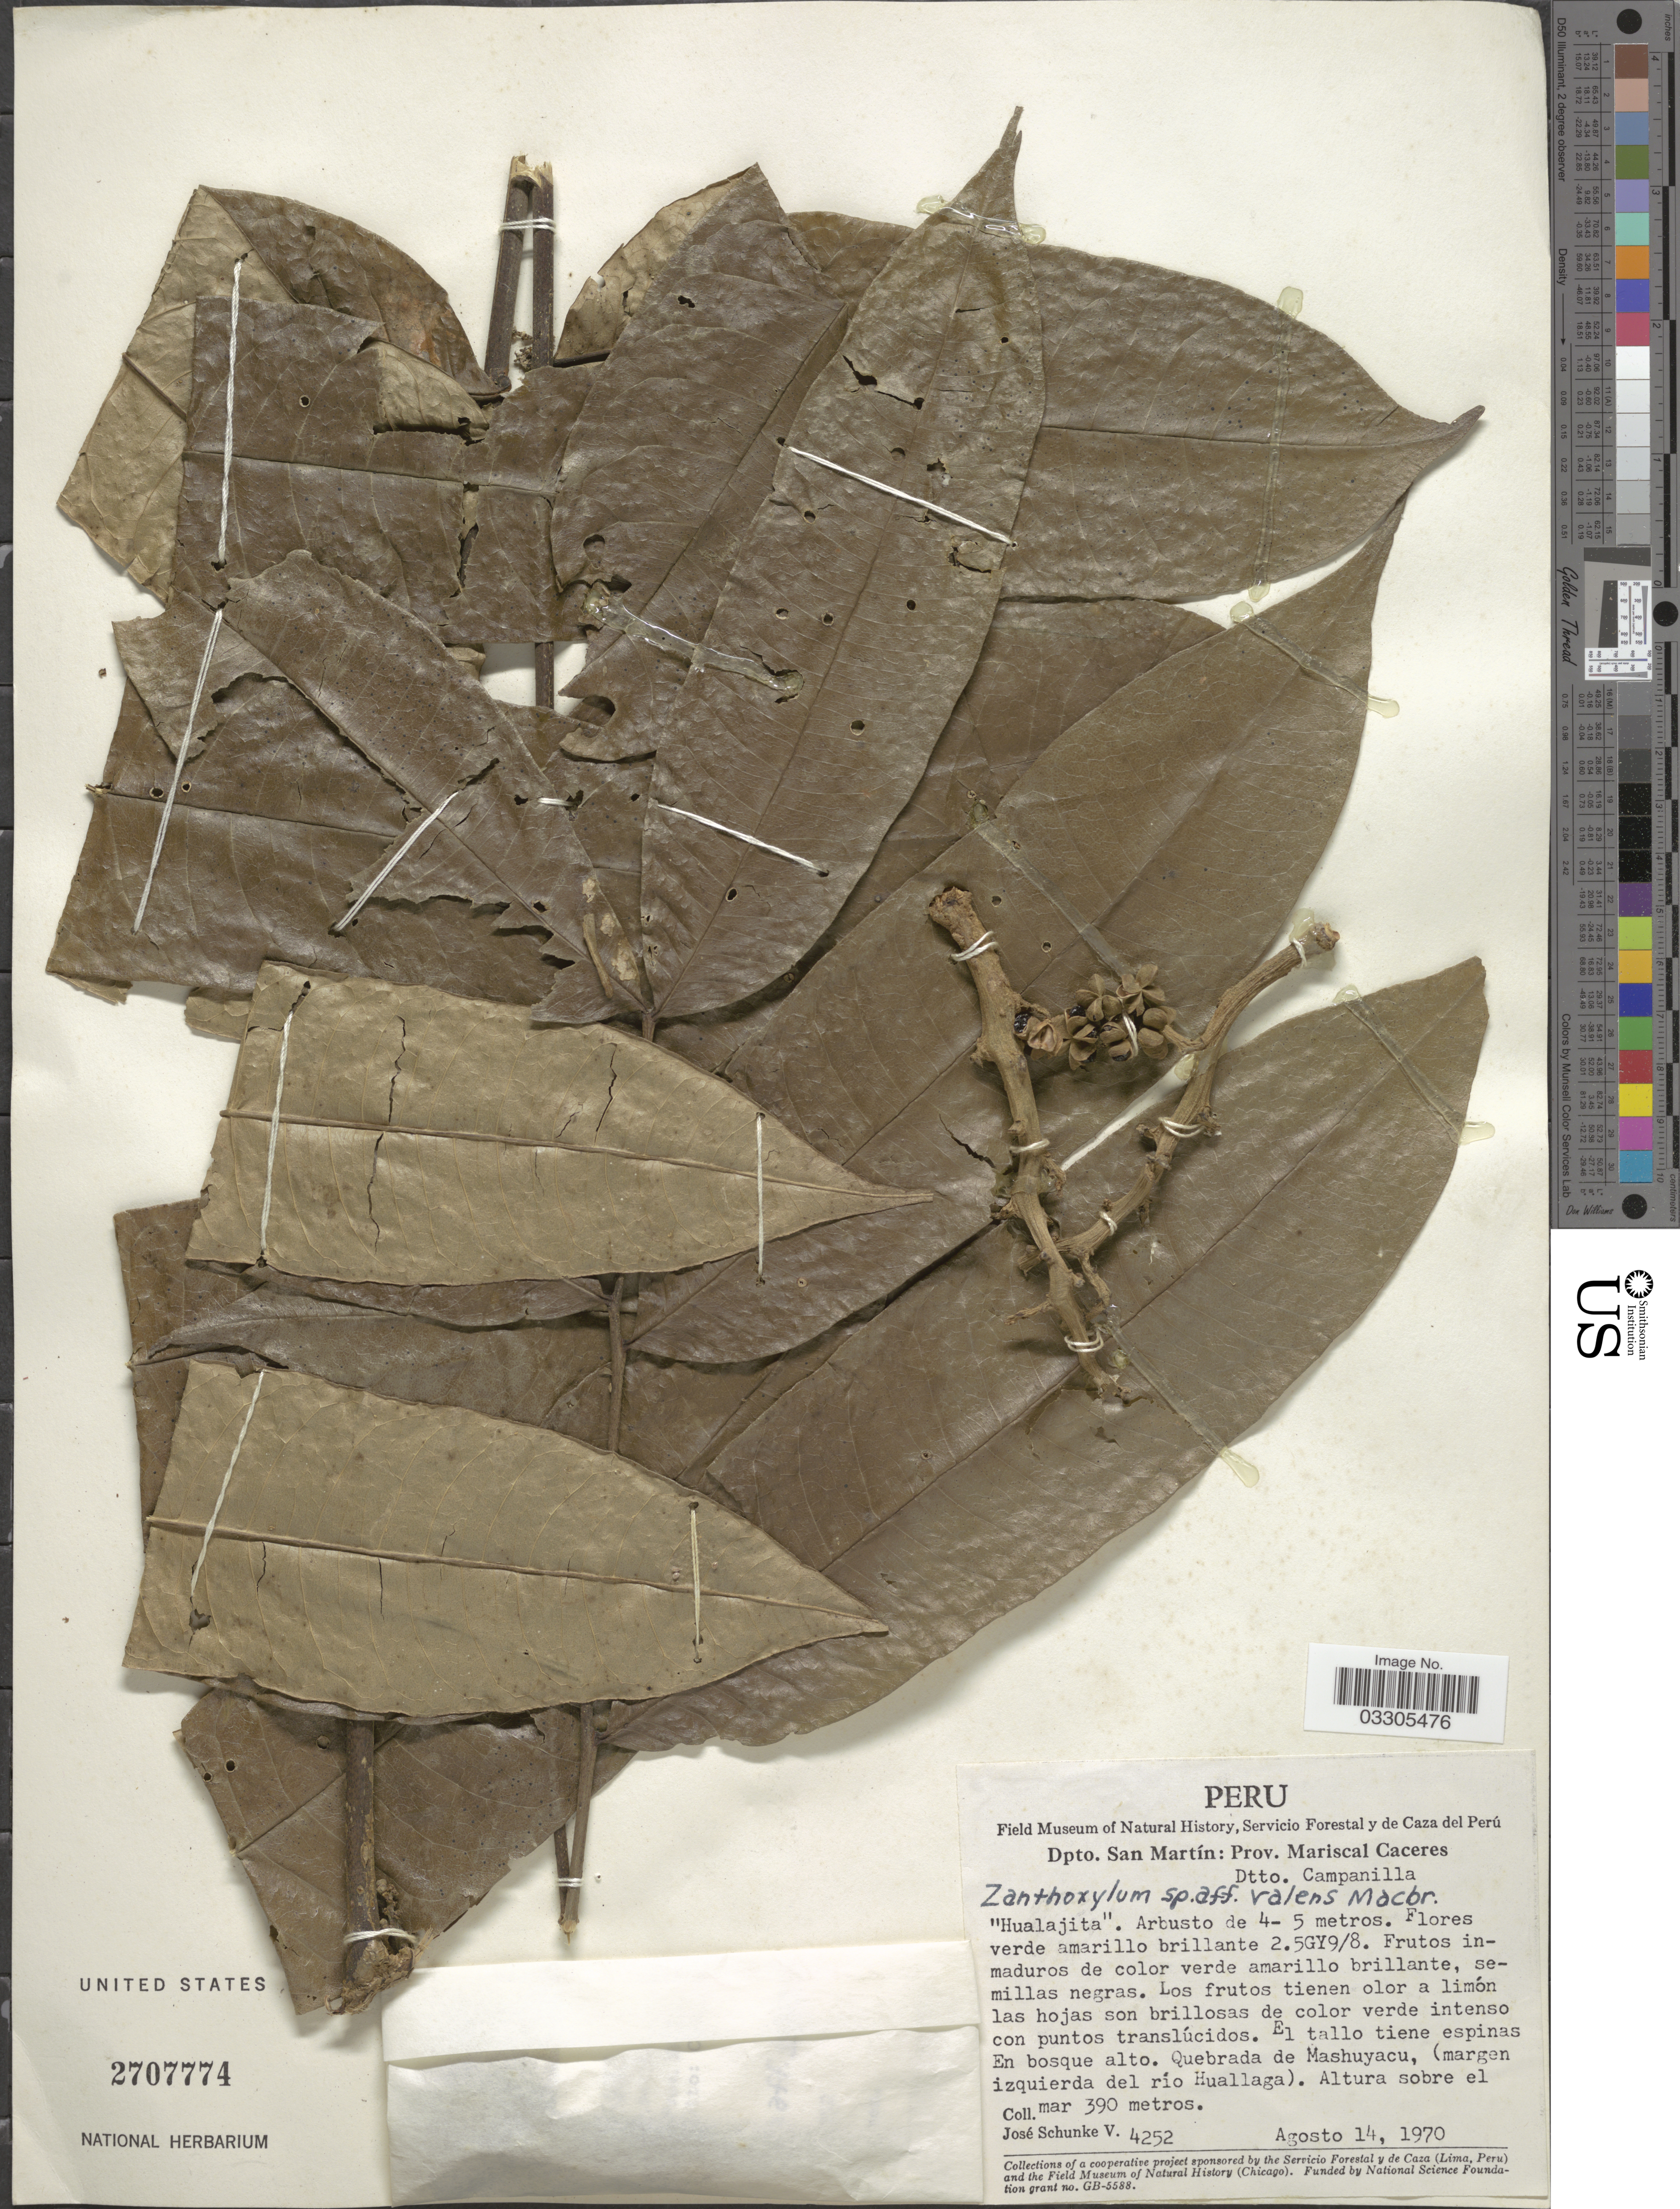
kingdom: Plantae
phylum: Tracheophyta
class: Magnoliopsida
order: Sapindales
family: Rutaceae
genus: Zanthoxylum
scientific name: Zanthoxylum valens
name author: (J.F. Macbr.) J.F. Macbr.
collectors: J. Schunke Vigo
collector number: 4252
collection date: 1970-08-14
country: Peru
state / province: San Martín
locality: Dpto. San Martín: Prov. Mariscal Caceres, Dtto. Campanilla. Quebrada de Mashuyacu, (margen izquierda del río Huallaga).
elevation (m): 390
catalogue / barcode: US 2707774